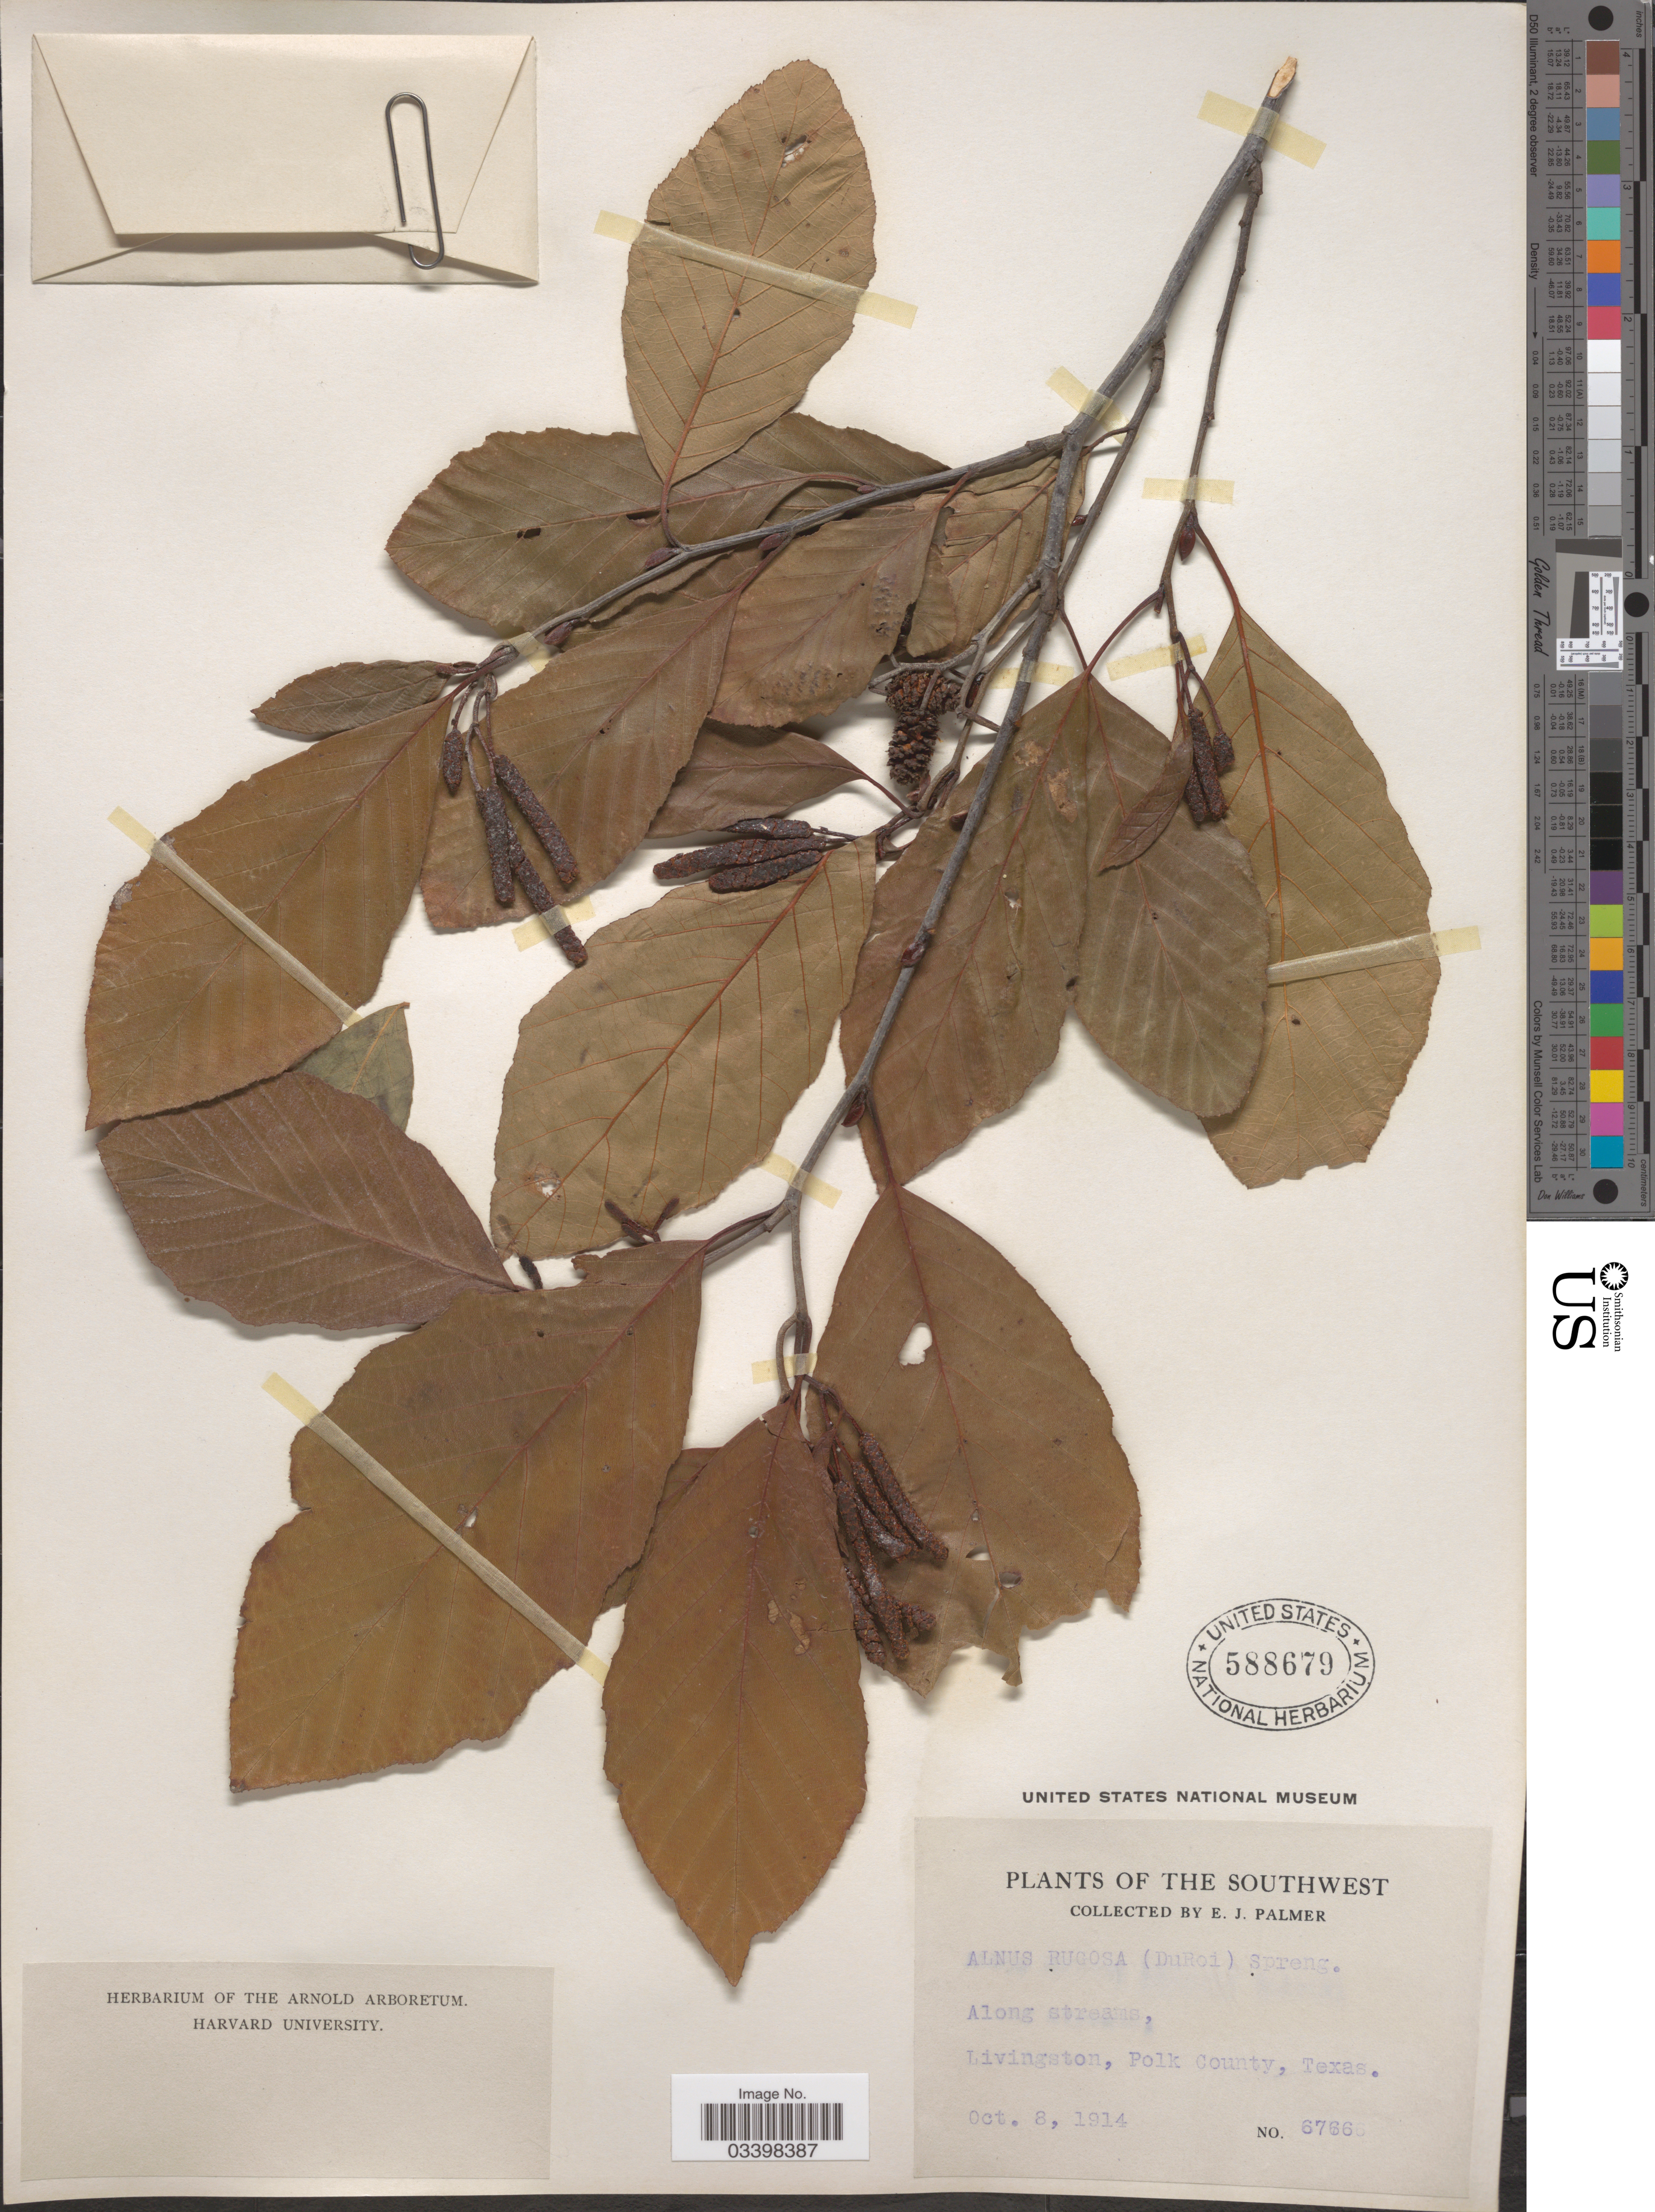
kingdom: Plantae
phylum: Tracheophyta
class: Magnoliopsida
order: Fagales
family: Betulaceae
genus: Alnus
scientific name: Alnus serrulata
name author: (Aiton) Willd.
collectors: E. J. Palmer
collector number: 6766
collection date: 1914-10-08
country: United States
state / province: Texas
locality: The Southwest. Livingston, Polk County.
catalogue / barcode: US 588679